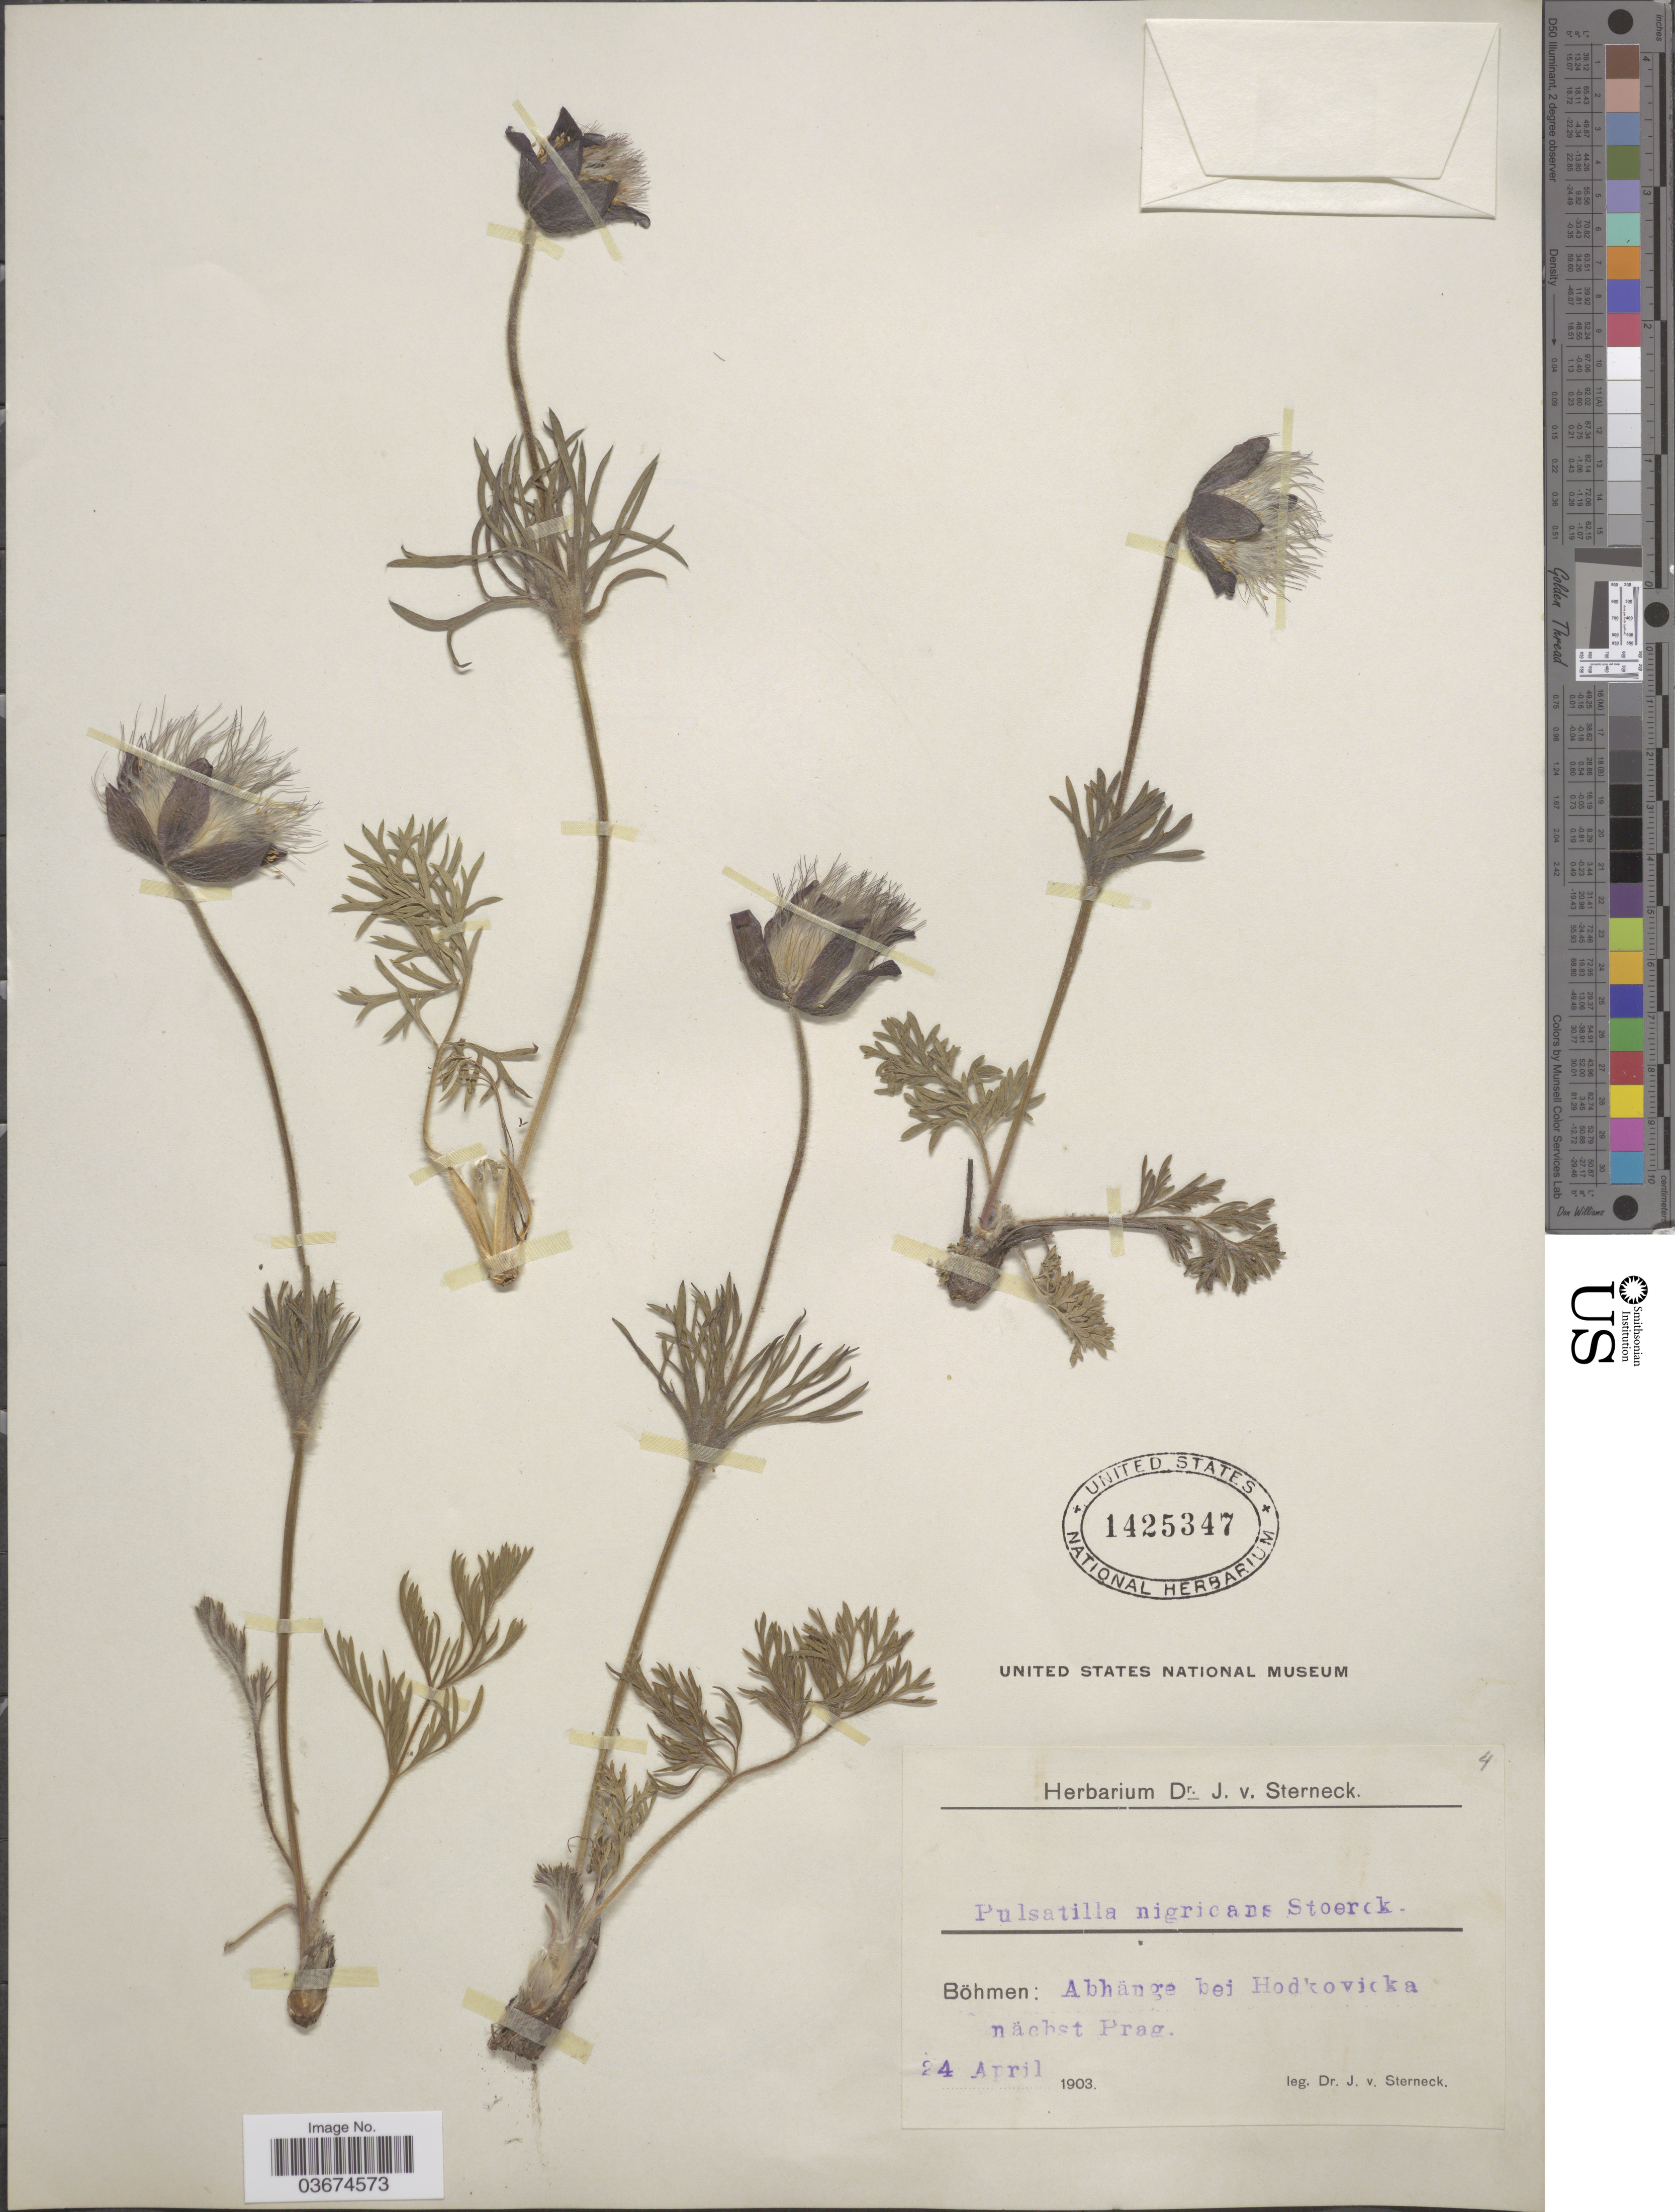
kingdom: Plantae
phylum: Tracheophyta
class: Magnoliopsida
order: Ranunculales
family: Ranunculaceae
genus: Pulsatilla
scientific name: Pulsatilla nigricans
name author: Storck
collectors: J. von Sterneck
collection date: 1903-04-24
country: Czechia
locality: Böhmen: Abhänge bei Hodkovicka nächst Prag.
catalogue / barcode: US 1425347